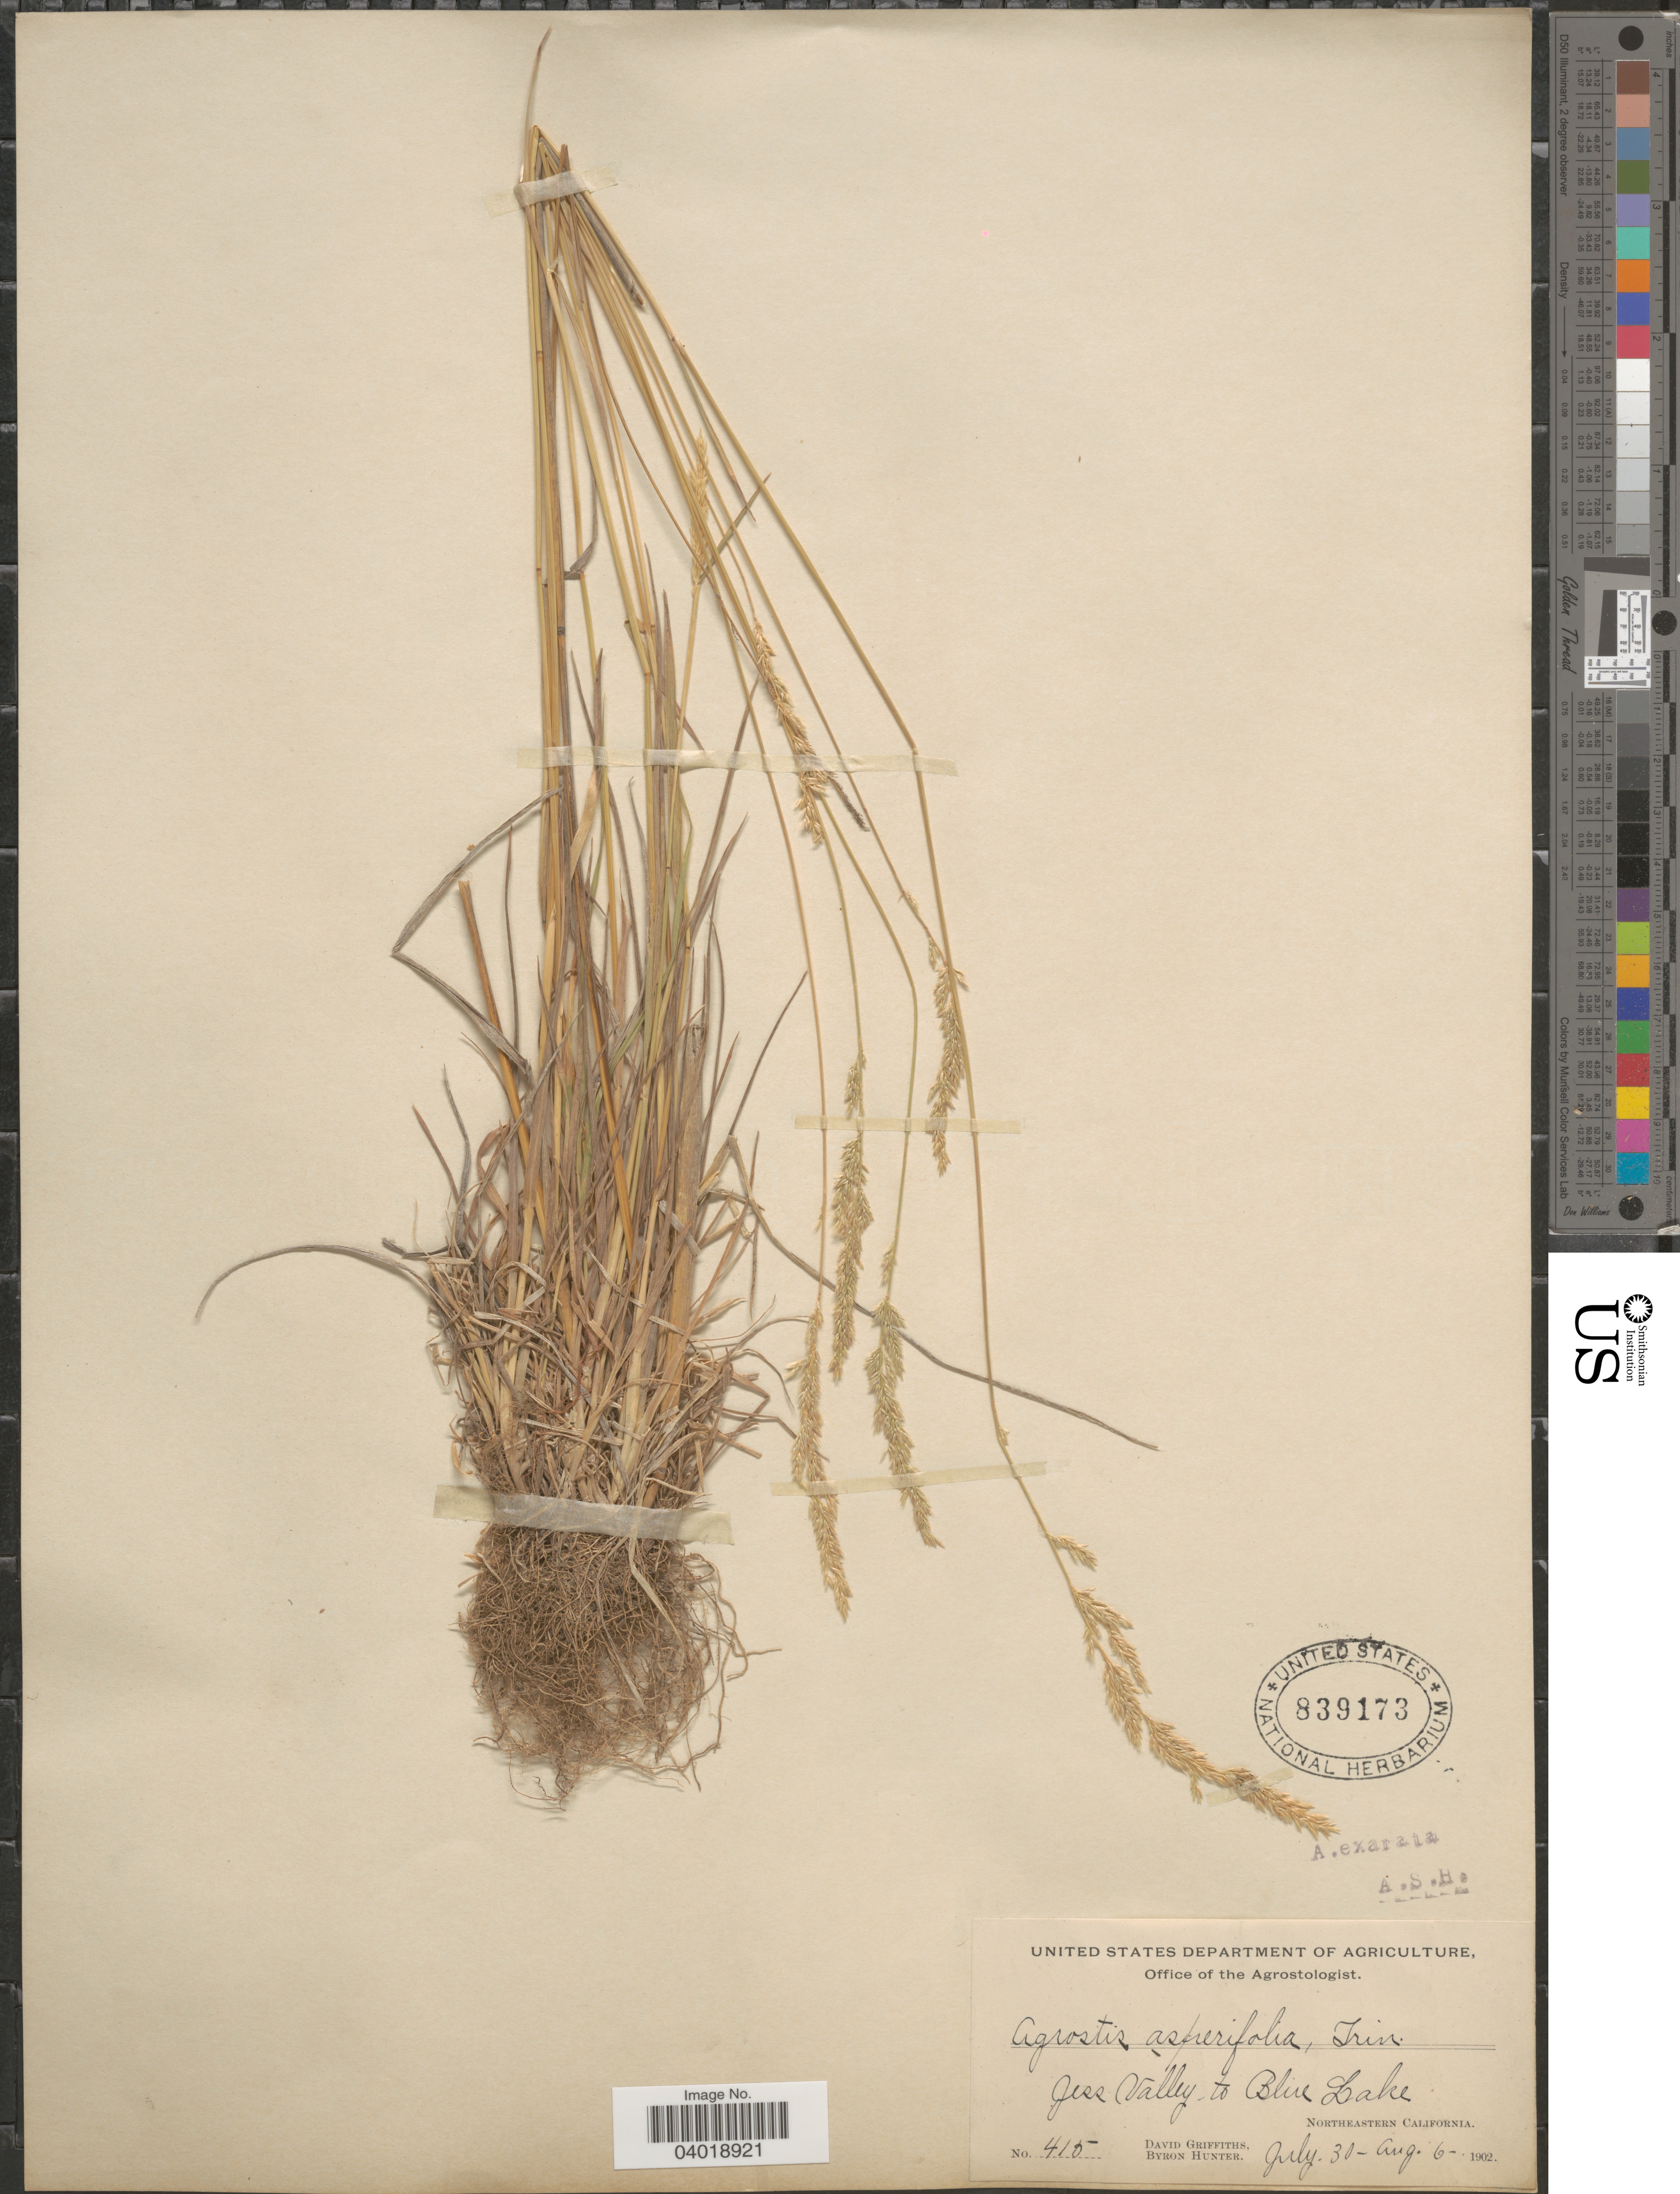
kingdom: Plantae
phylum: Tracheophyta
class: Liliopsida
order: Poales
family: Poaceae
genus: Agrostis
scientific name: Agrostis exarata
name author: Trin.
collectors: D. Griffiths & B. Hunter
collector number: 415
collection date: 1902-07-30/1902-08-06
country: United States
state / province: California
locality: Jess Valley to Blue Lake. Northeastern California.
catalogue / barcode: US 839173